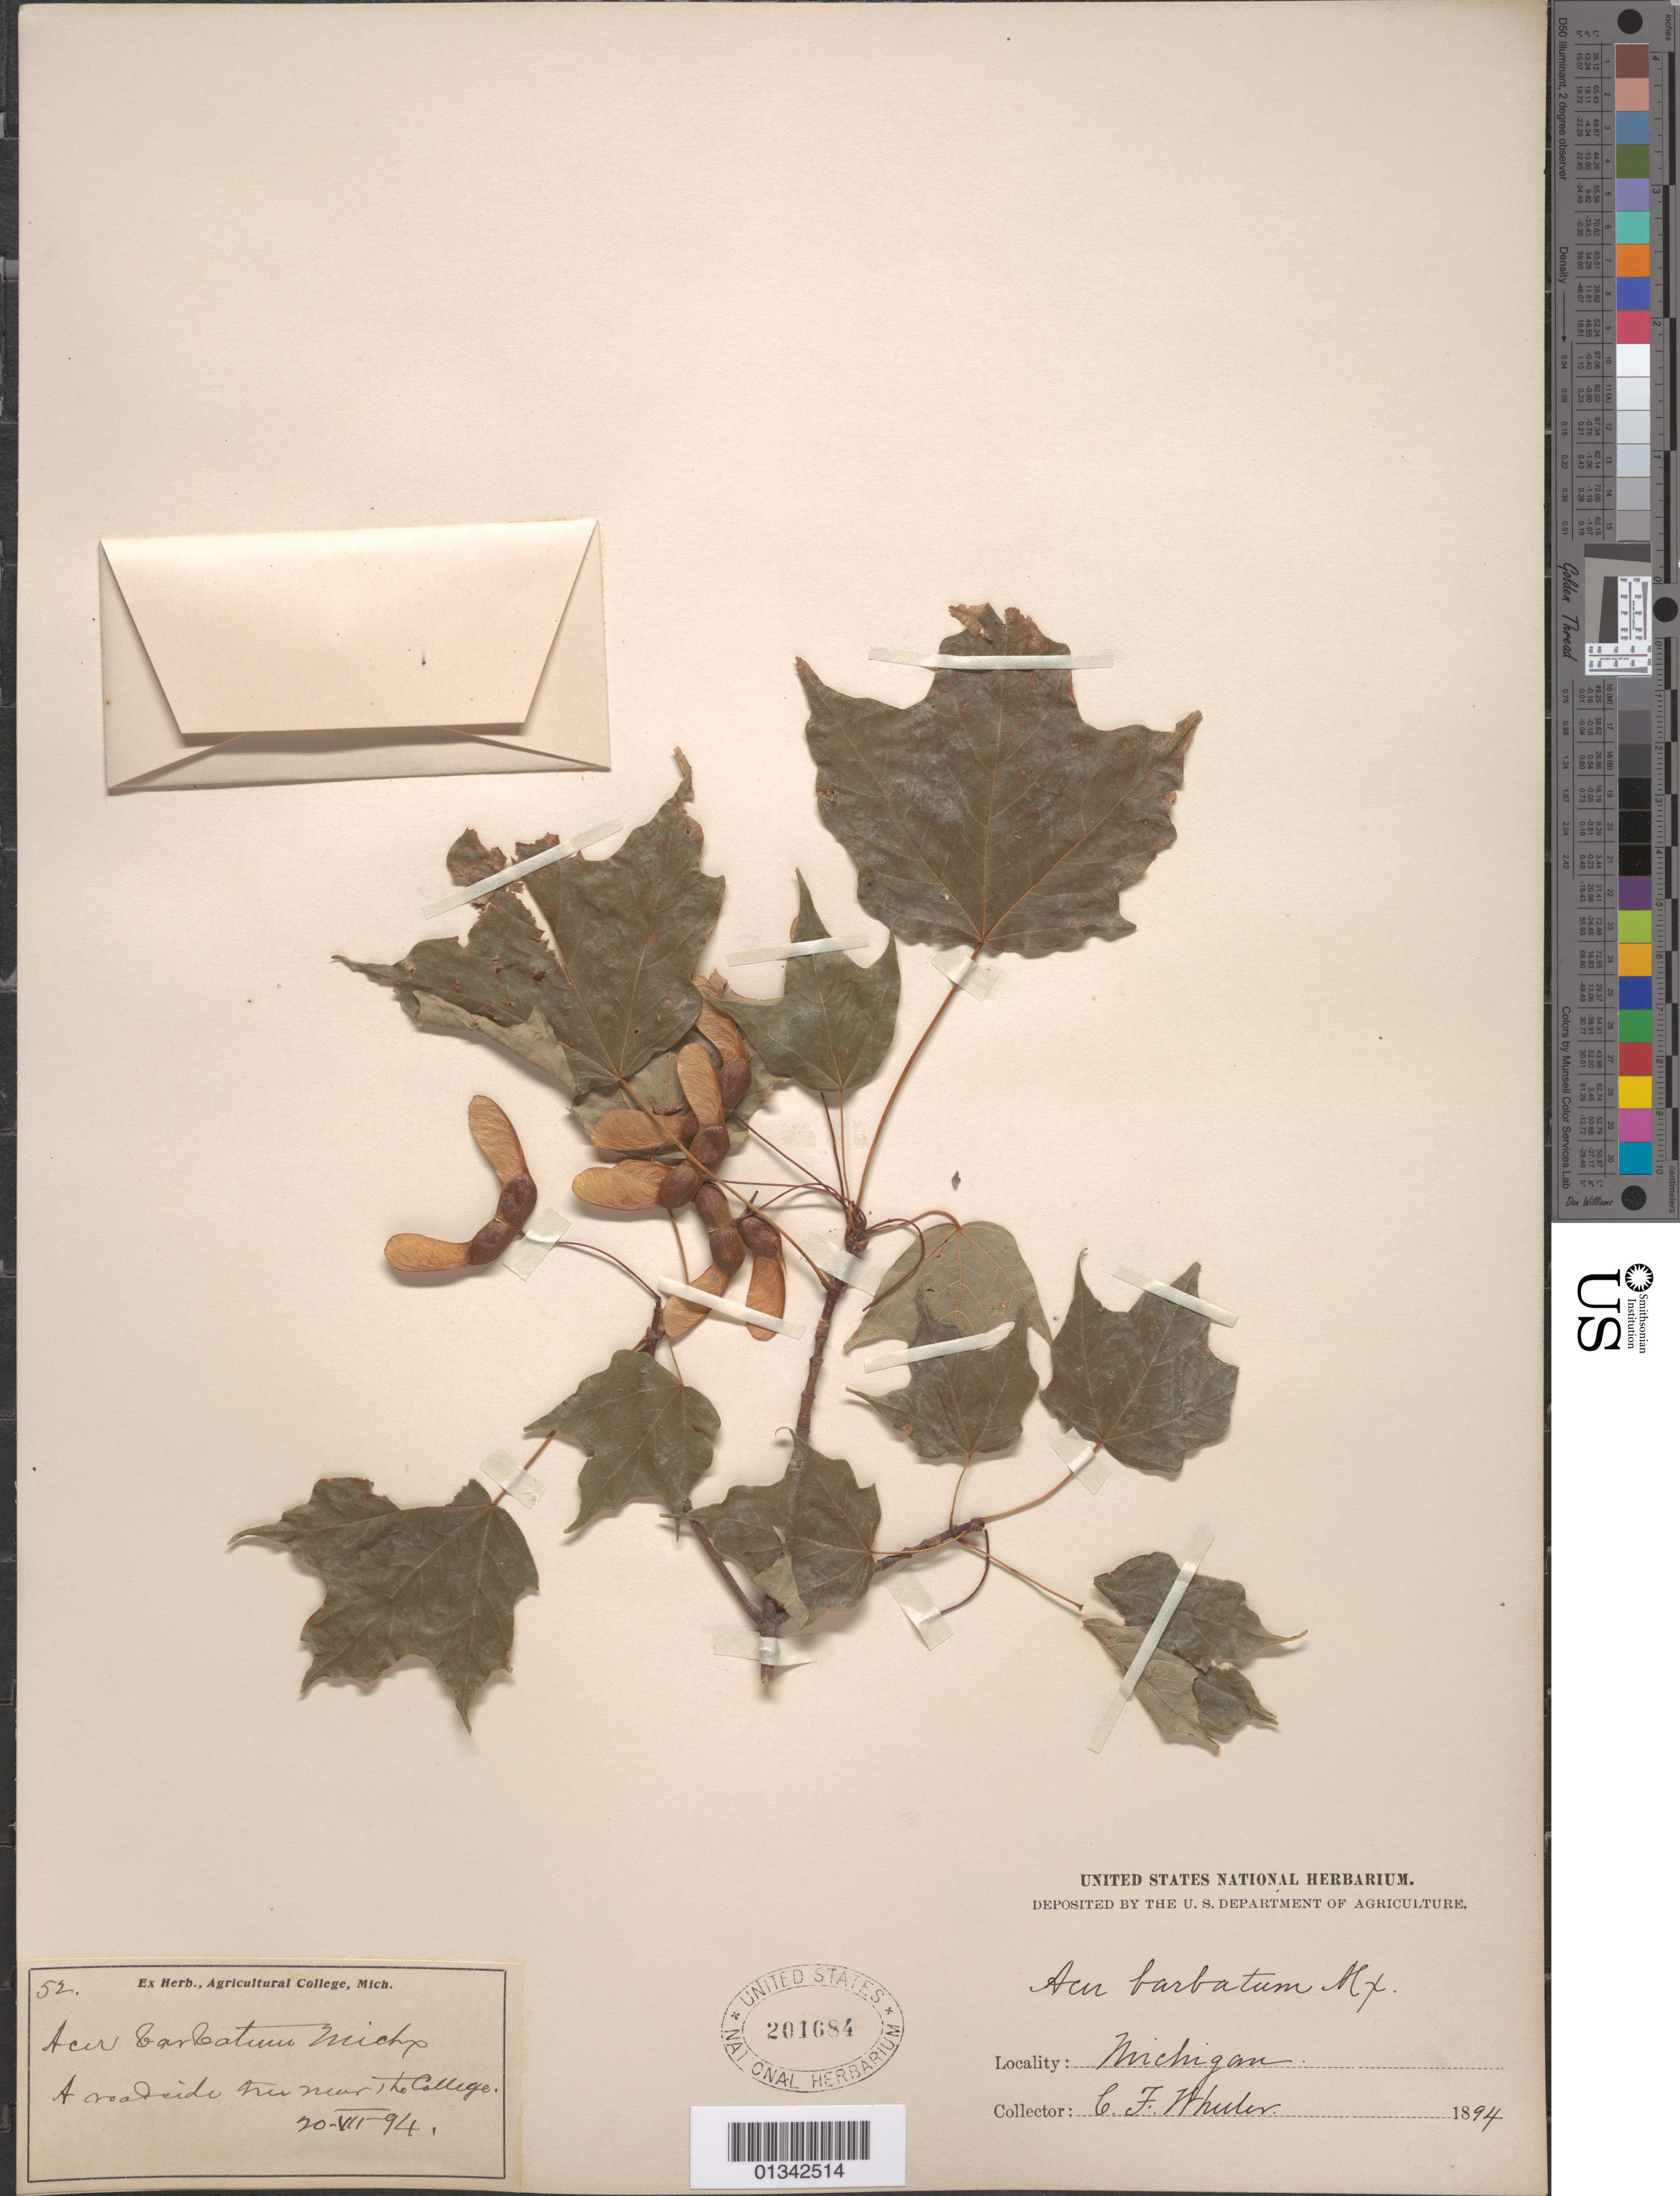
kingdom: Plantae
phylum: Tracheophyta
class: Magnoliopsida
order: Sapindales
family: Sapindaceae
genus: Acer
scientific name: Acer saccharum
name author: Marshall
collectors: C. Wheeler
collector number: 52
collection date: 1894-07-20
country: United States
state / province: Michigan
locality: Agricultural College [E. Lansing?], roadside near the college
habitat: Roadside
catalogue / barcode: US 201684